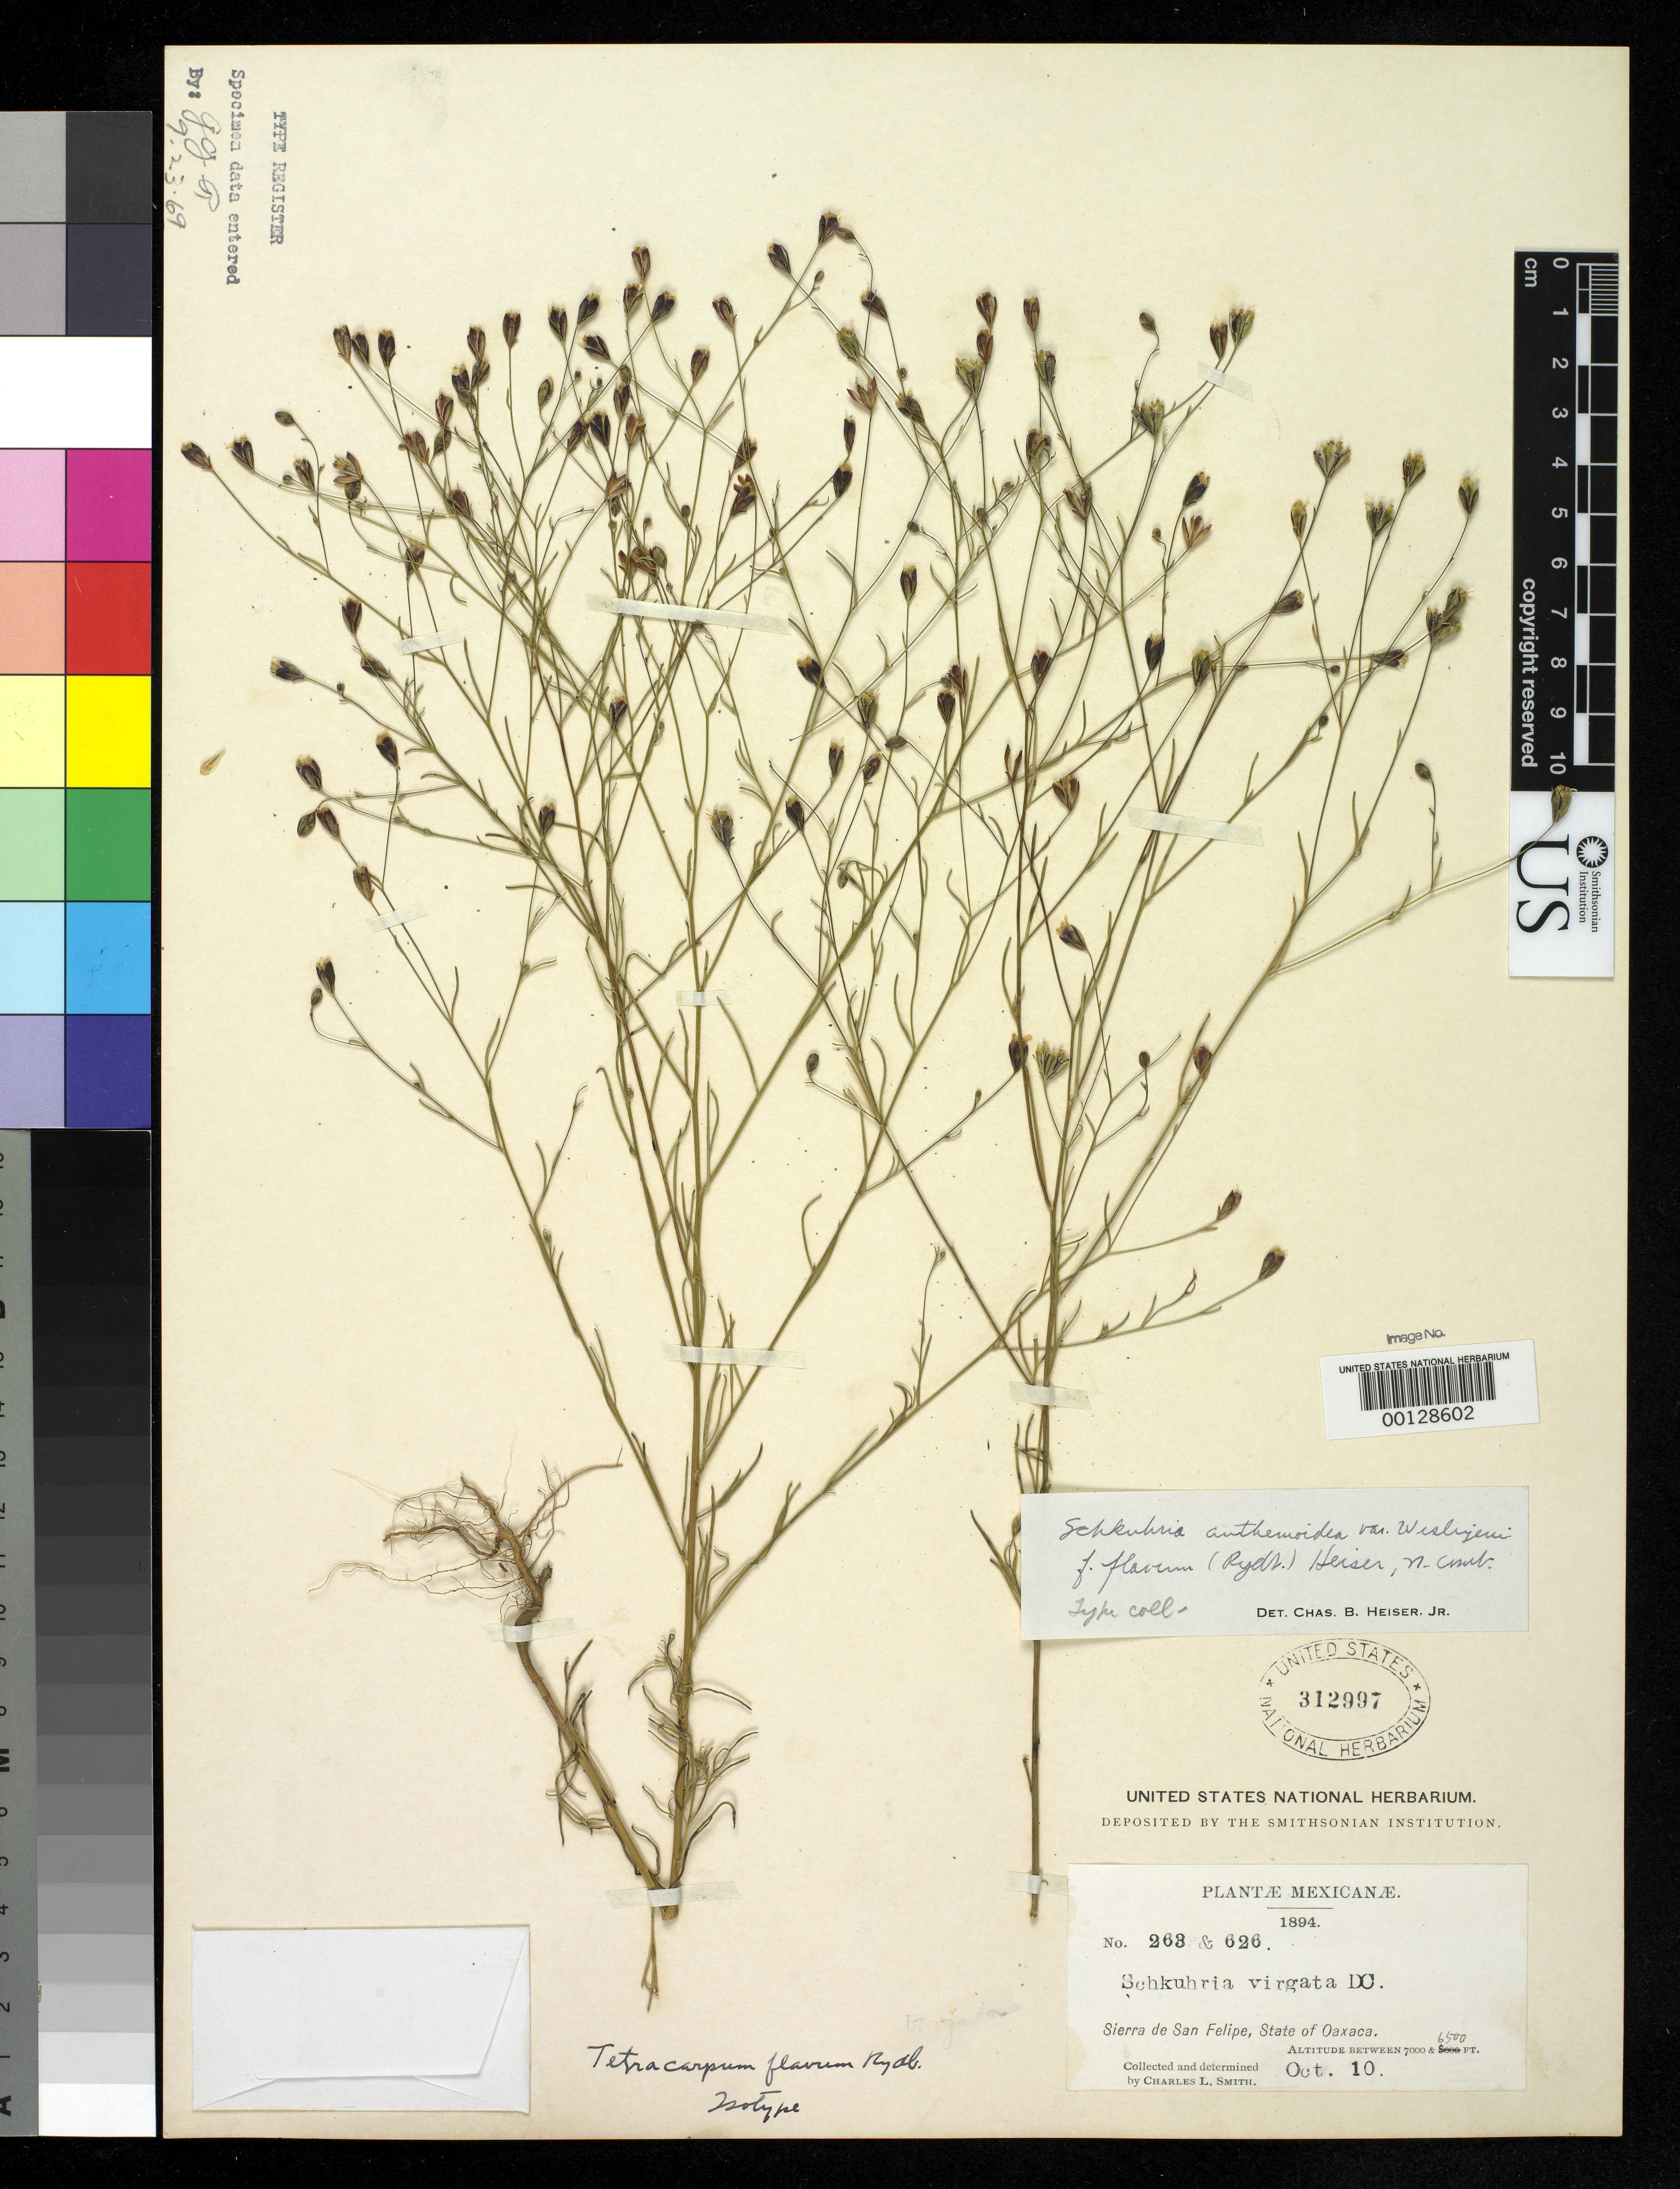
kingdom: Plantae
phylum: Tracheophyta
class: Magnoliopsida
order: Asterales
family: Asteraceae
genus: Tetracarpum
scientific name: Tetracarpum flavum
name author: Rydb.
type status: Isotype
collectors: C. L. Smith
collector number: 263 and 626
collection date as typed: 10 Oct 1894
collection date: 1894-10-10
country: Mexico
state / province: Oaxaca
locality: Sierra de San Felipe.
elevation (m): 1981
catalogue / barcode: US 312997